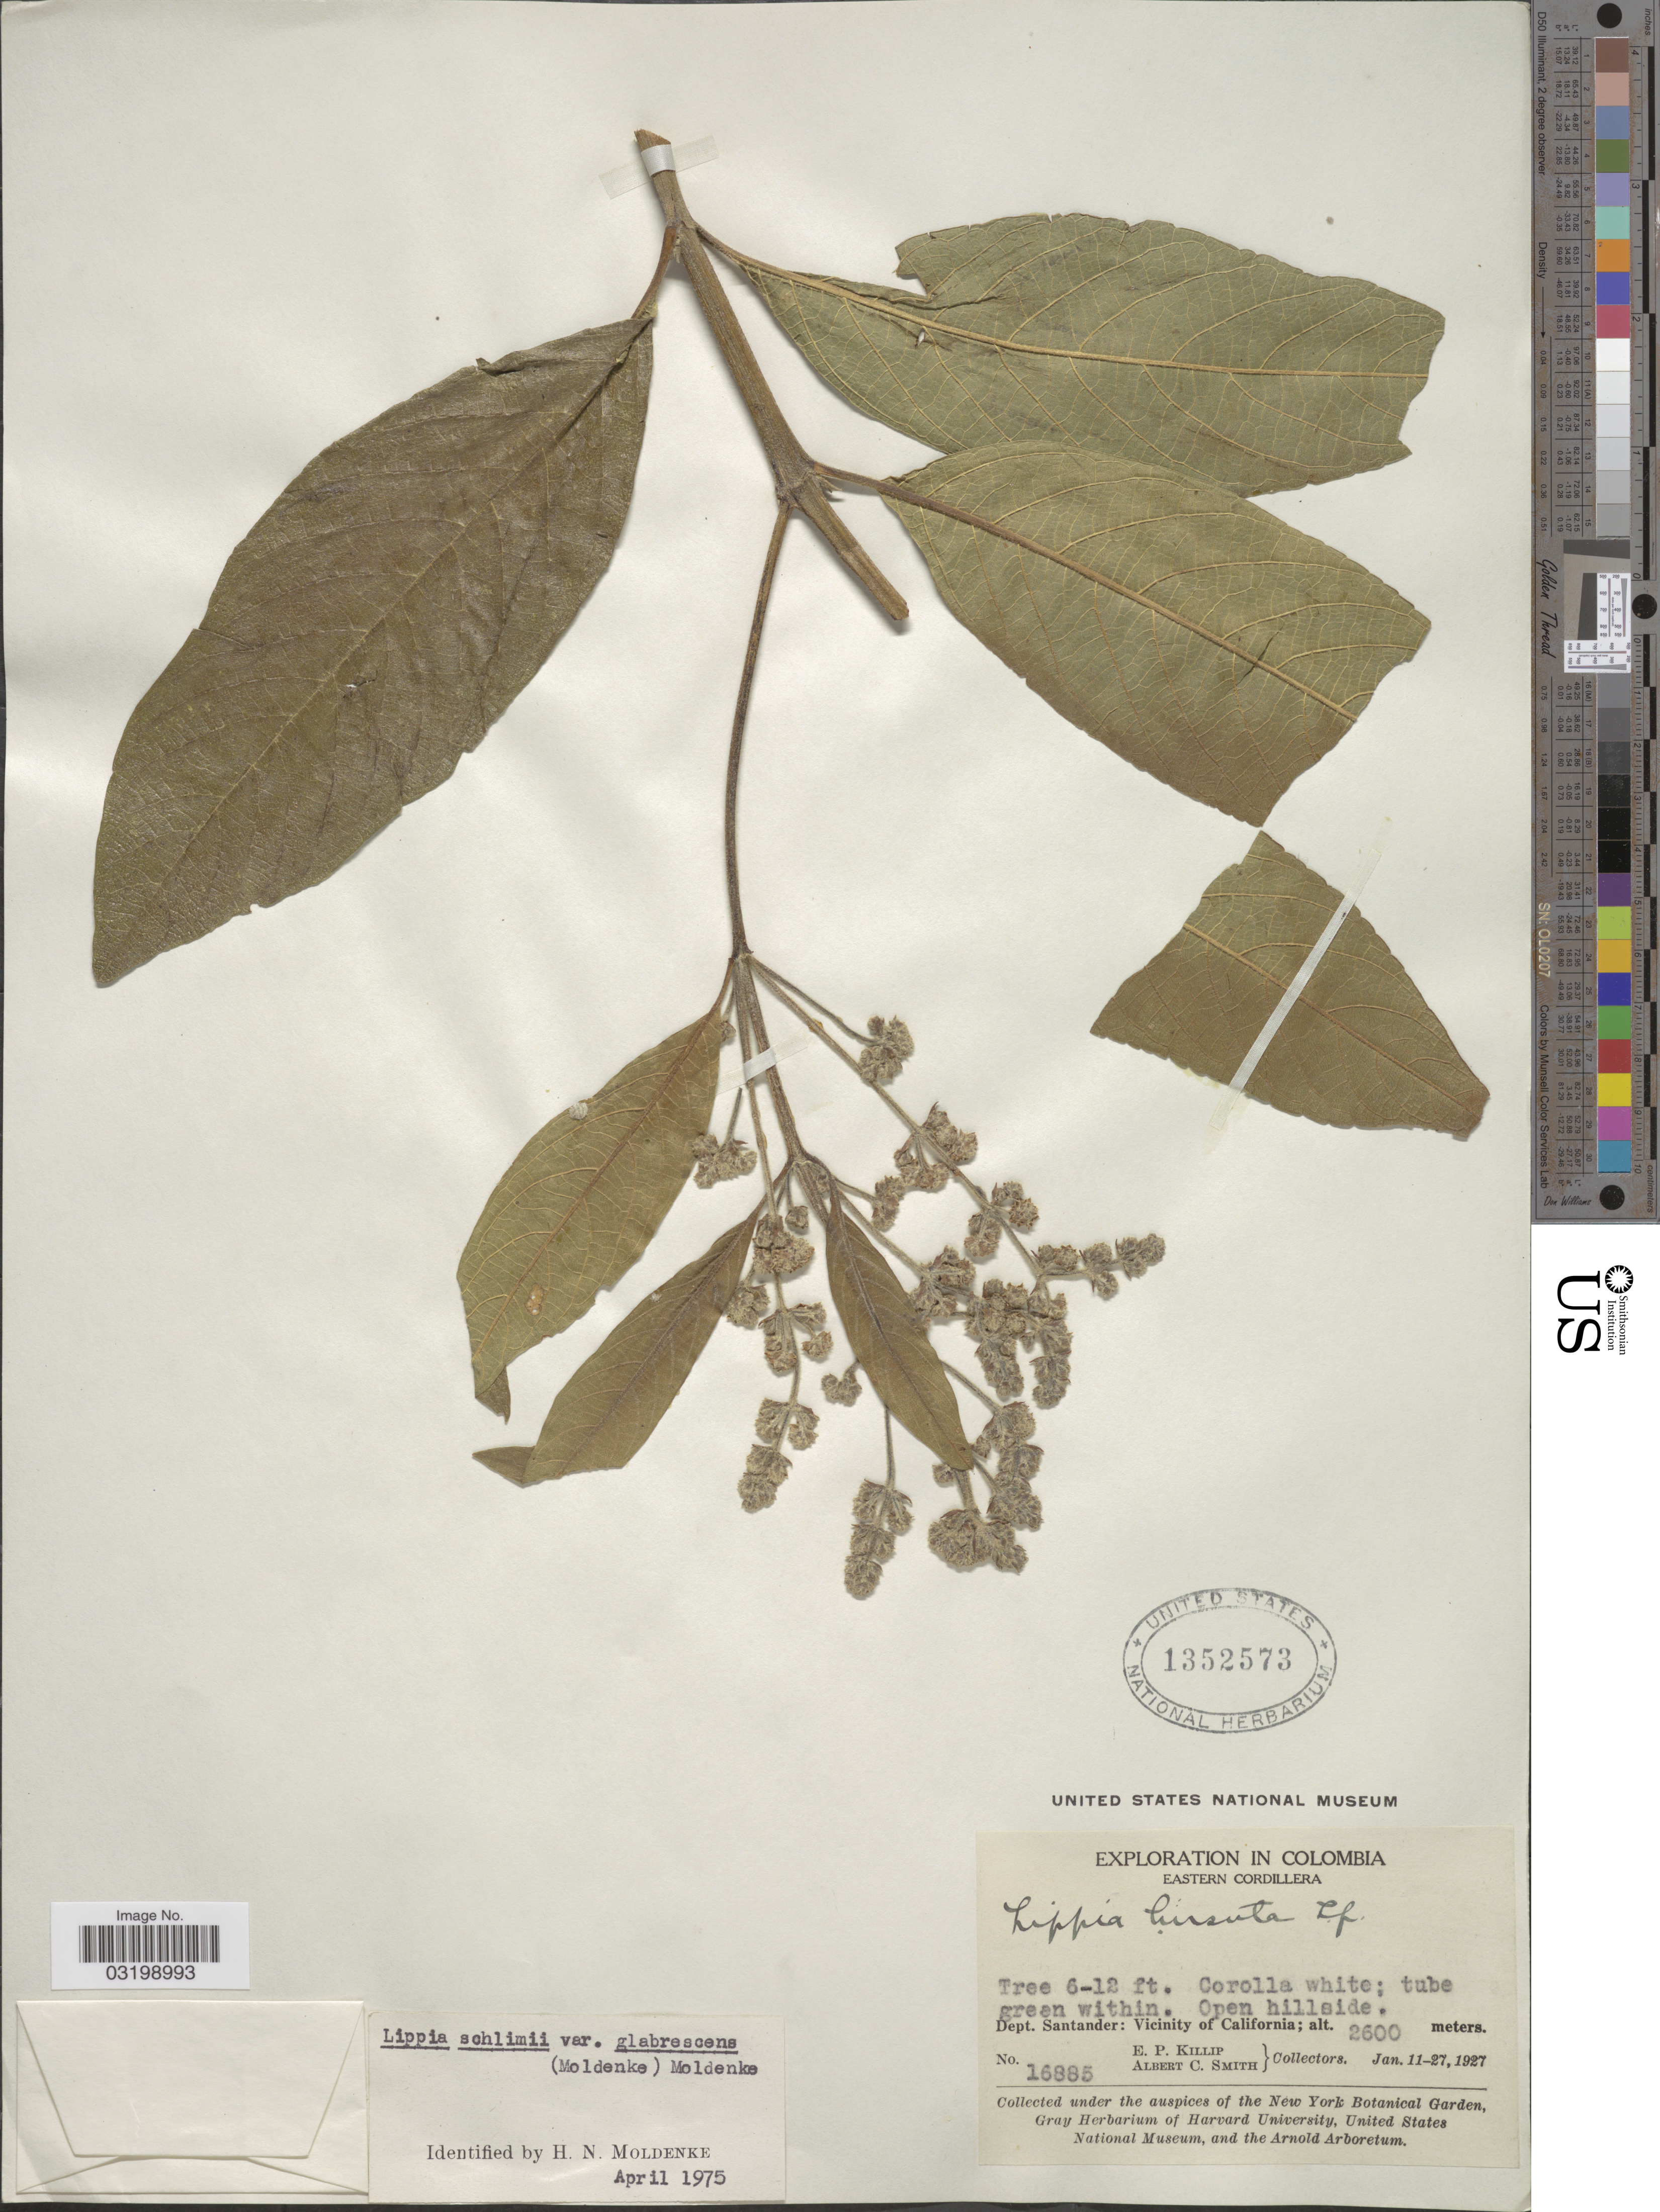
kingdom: Plantae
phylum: Tracheophyta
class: Magnoliopsida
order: Lamiales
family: Verbenaceae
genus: Lippia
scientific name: Lippia hirsuta var. glabrescens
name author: Moldenke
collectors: E. P. Killip & A. C. Smith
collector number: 16885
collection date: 1927-01-11/1927-01-27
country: Colombia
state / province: Santander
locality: Eastern Cordillera. Dept. Santander: Vicinity of California.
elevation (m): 2600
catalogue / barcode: US 1352573